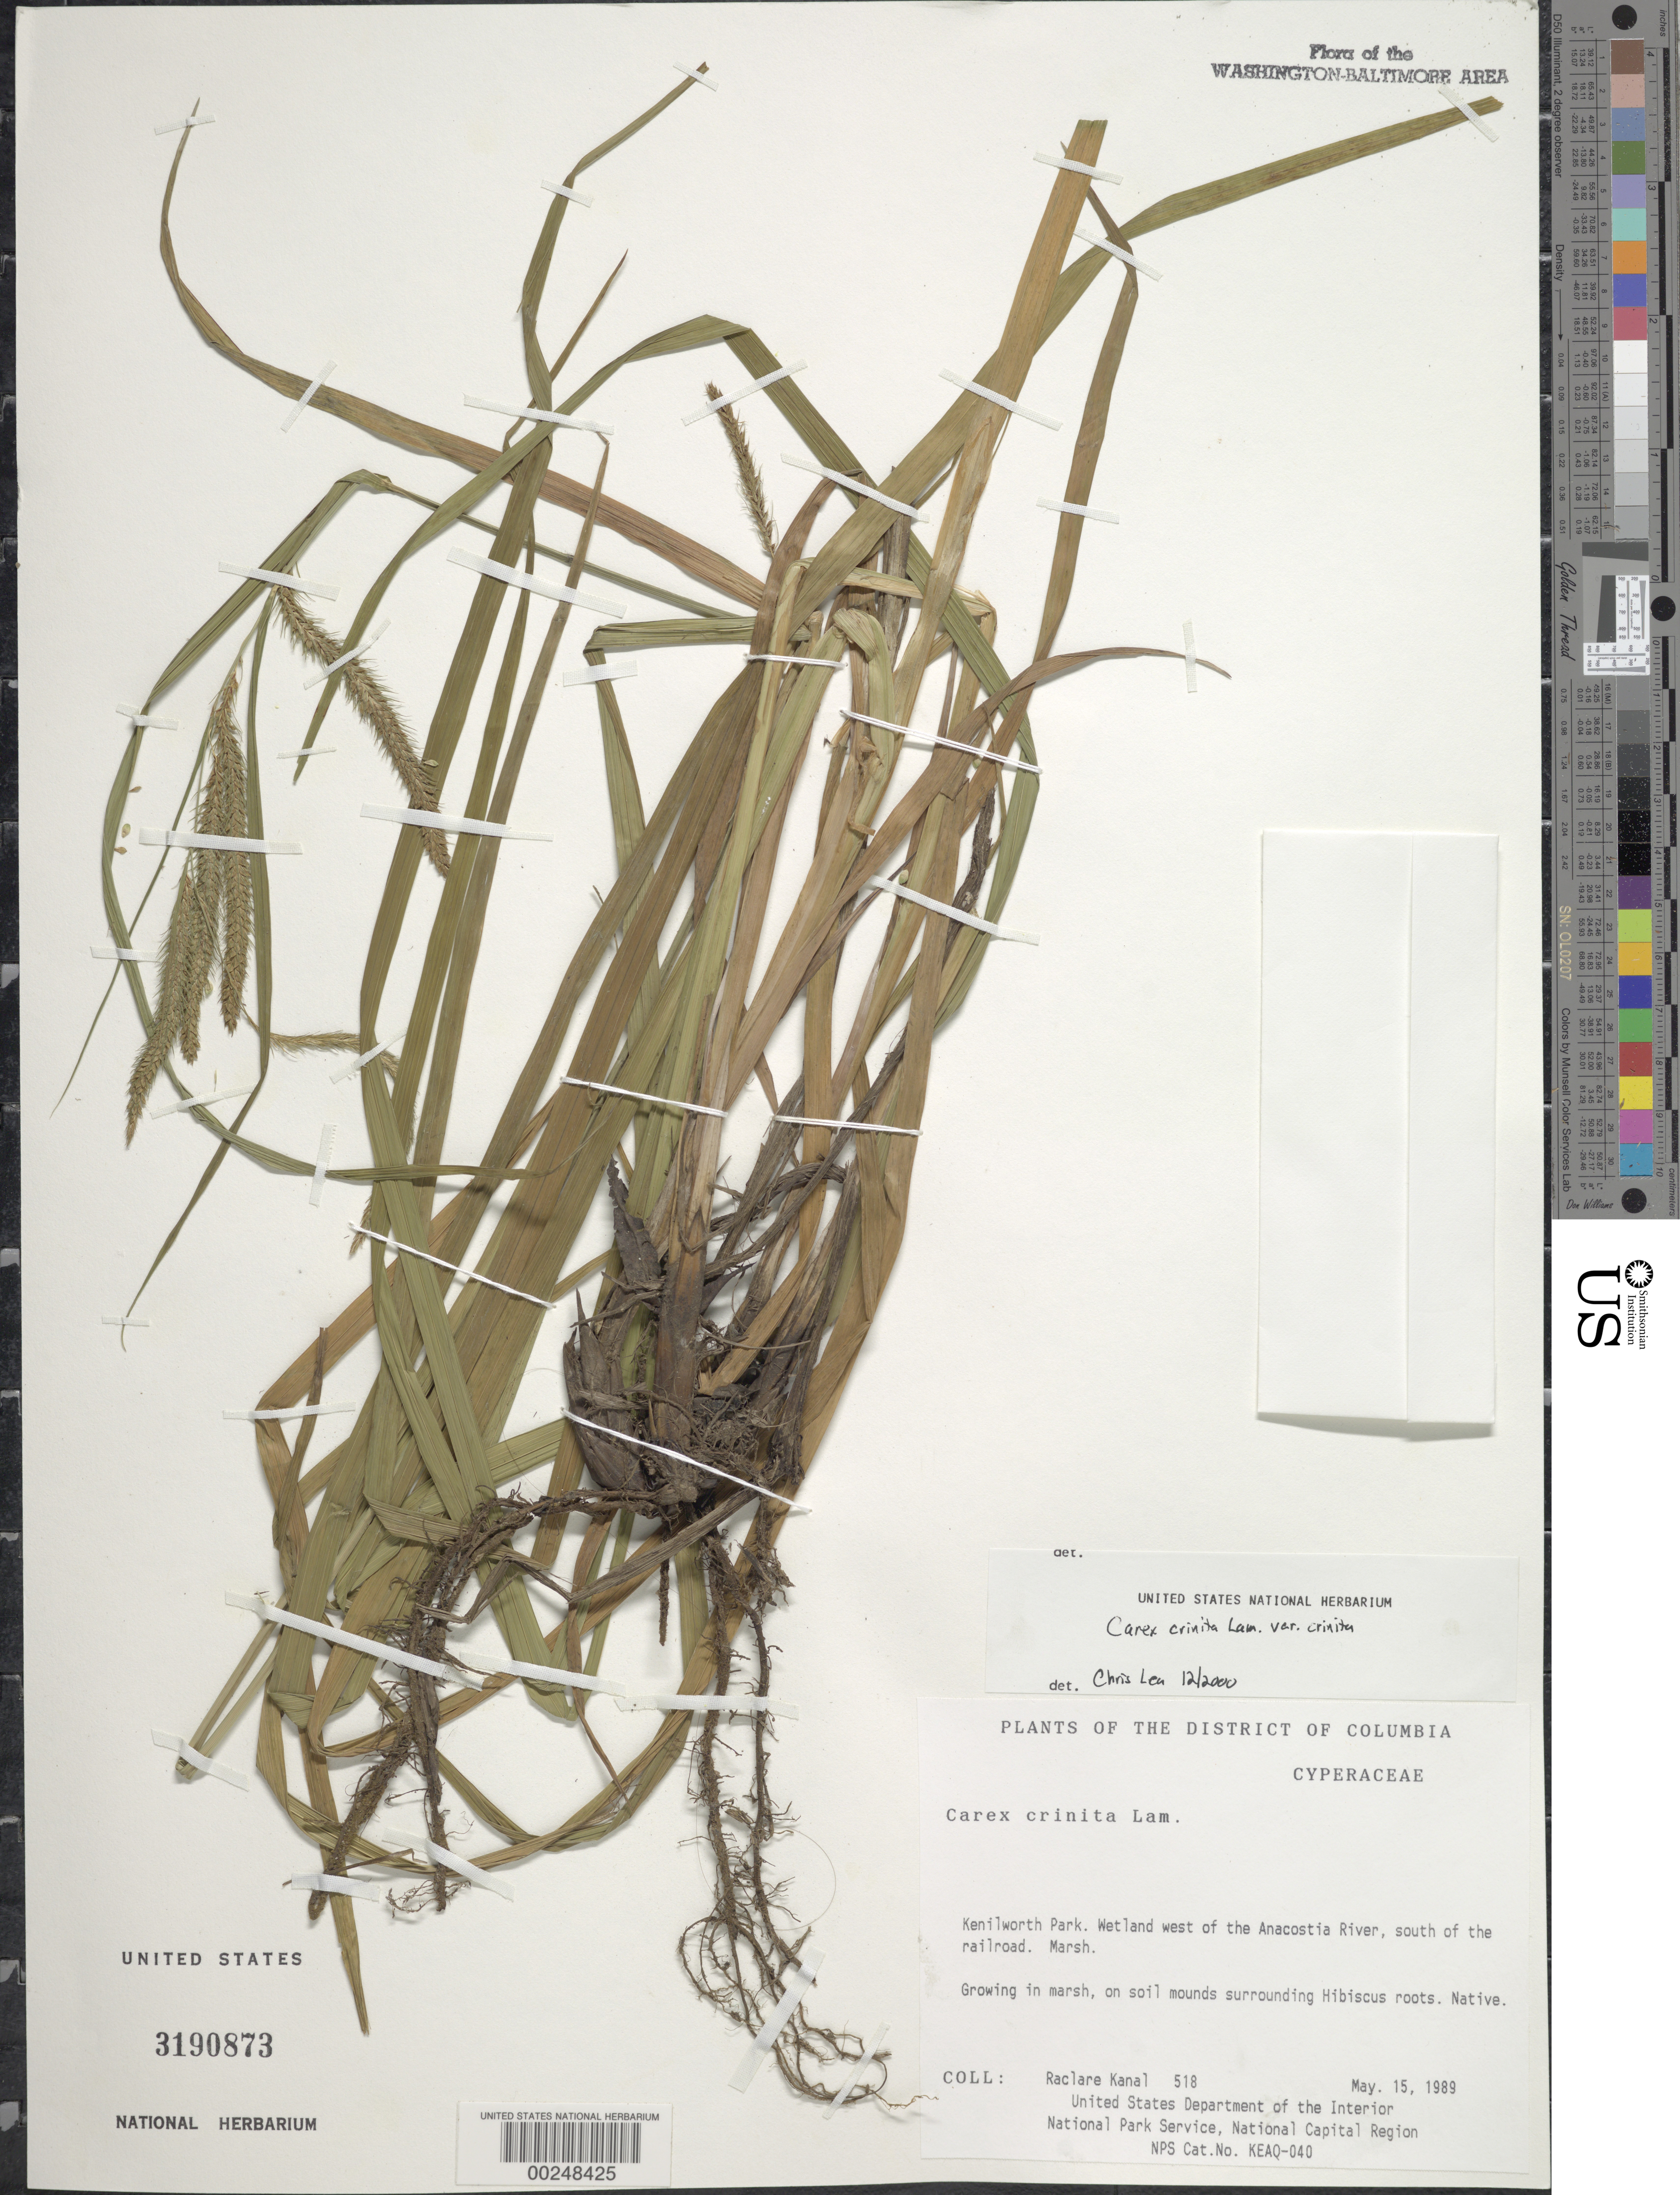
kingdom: Plantae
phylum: Tracheophyta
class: Liliopsida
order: Poales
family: Cyperaceae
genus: Carex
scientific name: Carex crinita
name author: Lam.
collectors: R. Kanal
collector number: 518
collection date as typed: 15 May 1989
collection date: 1989-05-15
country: United States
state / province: District of Columbia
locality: Kenilworth Park, W of Anacostia River, S of RR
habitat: Marsh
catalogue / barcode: US 3190873